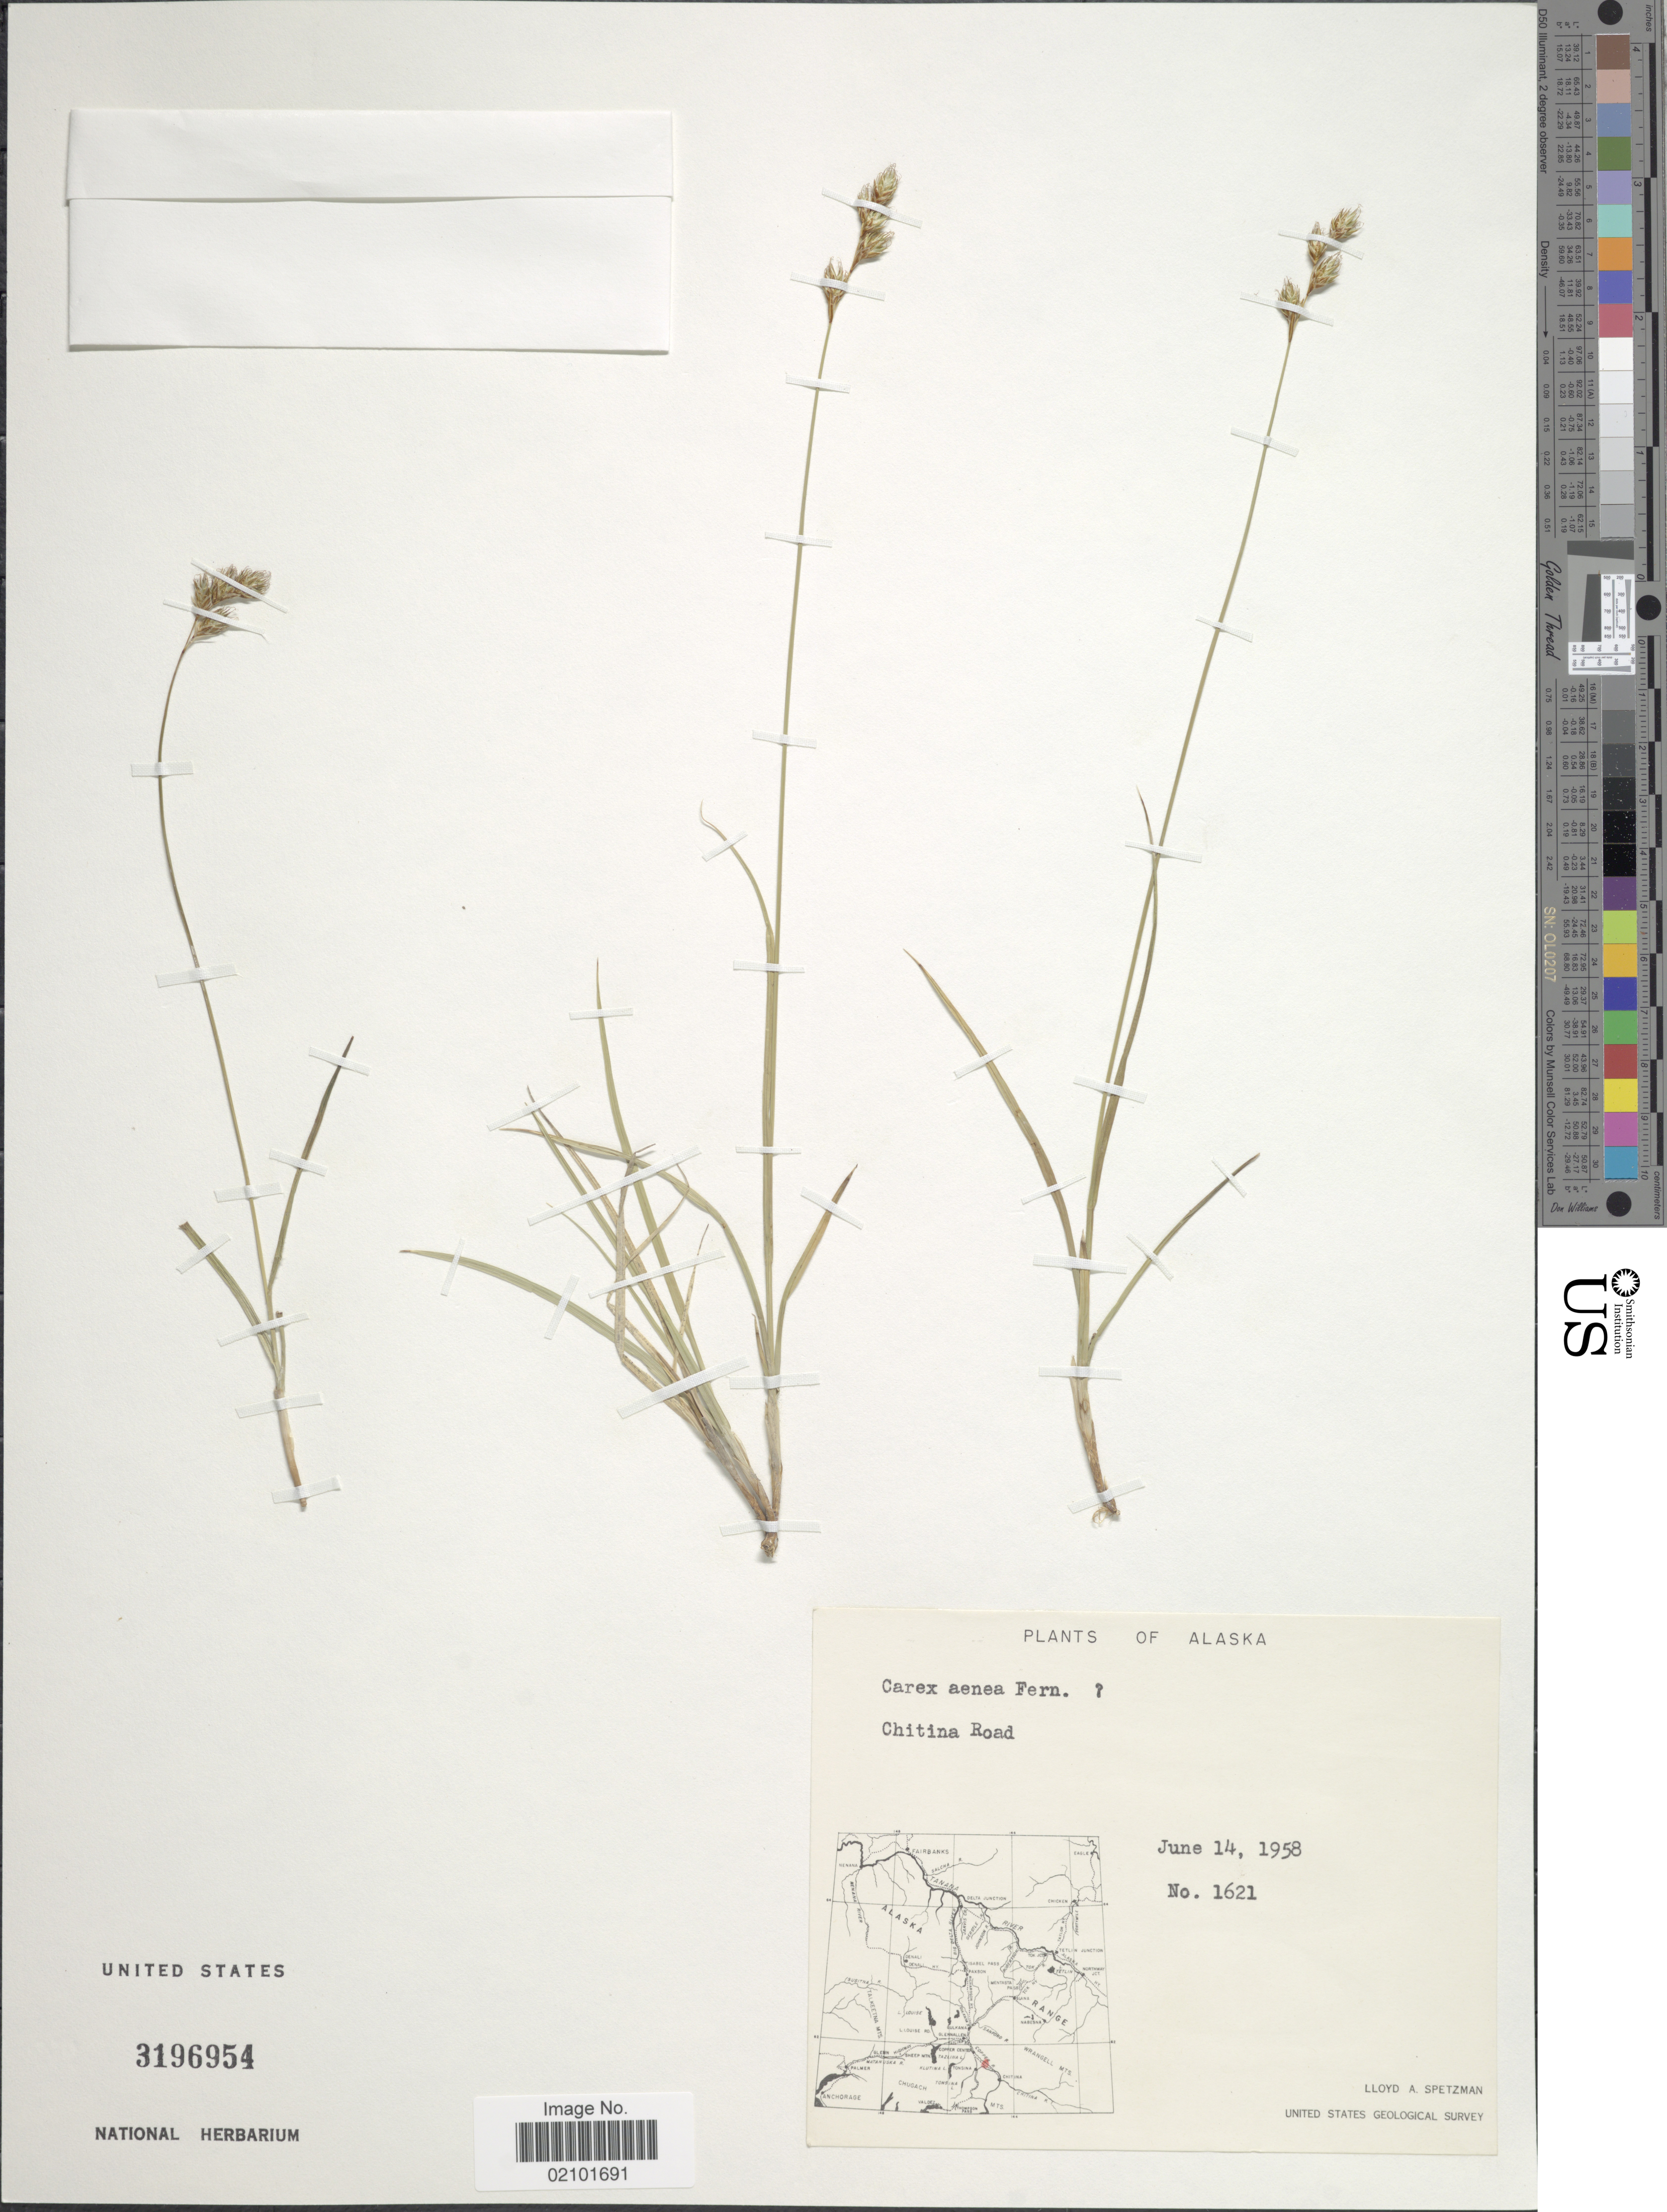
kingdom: Plantae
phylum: Tracheophyta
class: Liliopsida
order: Poales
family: Cyperaceae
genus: Carex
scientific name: Carex foenea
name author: Willd.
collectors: L. Spetzman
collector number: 1621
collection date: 1958-06-14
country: United States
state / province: Alaska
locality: Chitina Road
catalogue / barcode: US 3196954